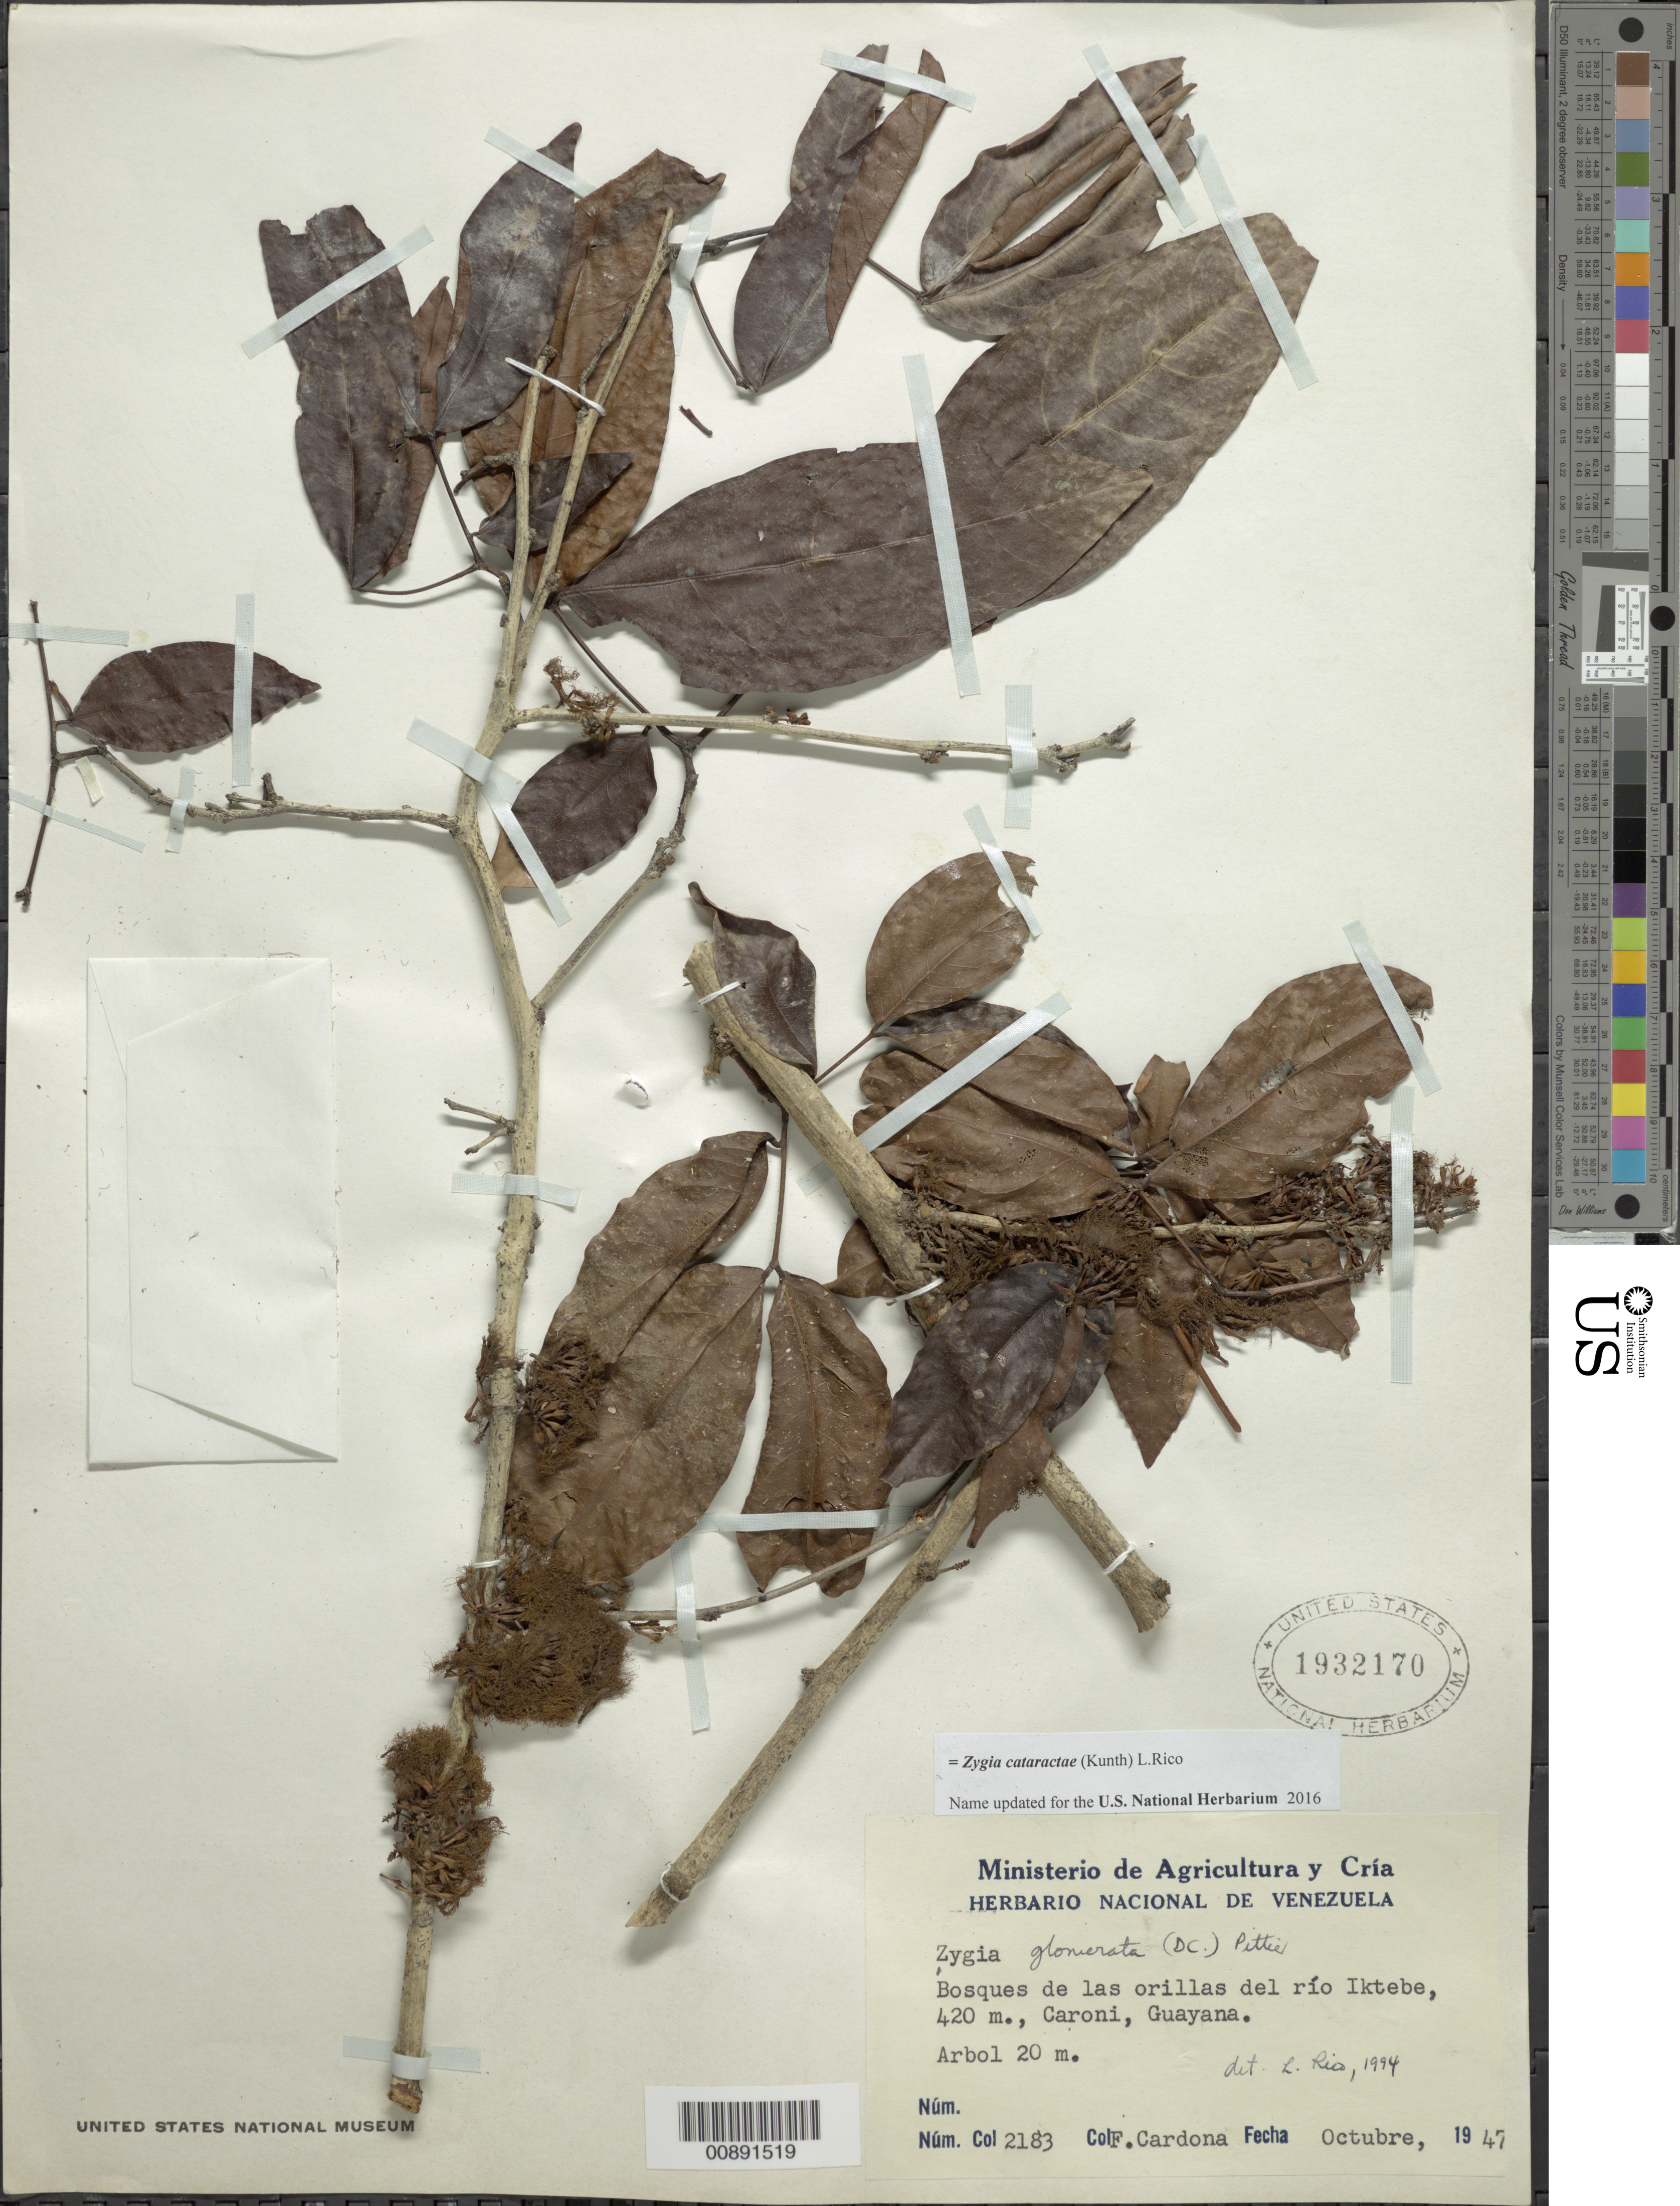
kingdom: Plantae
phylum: Tracheophyta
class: Magnoliopsida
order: Fabales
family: Fabaceae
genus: Zygia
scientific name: Zygia cataractae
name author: (Kunth) L. Rico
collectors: F. Cardona Puig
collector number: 2183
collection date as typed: Oct-47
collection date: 1947-10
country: Venezuela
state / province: Bolívar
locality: Río Ikteba, Caroní, Guayana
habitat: Bosques de las orillas del rio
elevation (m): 420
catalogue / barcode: US 1932170